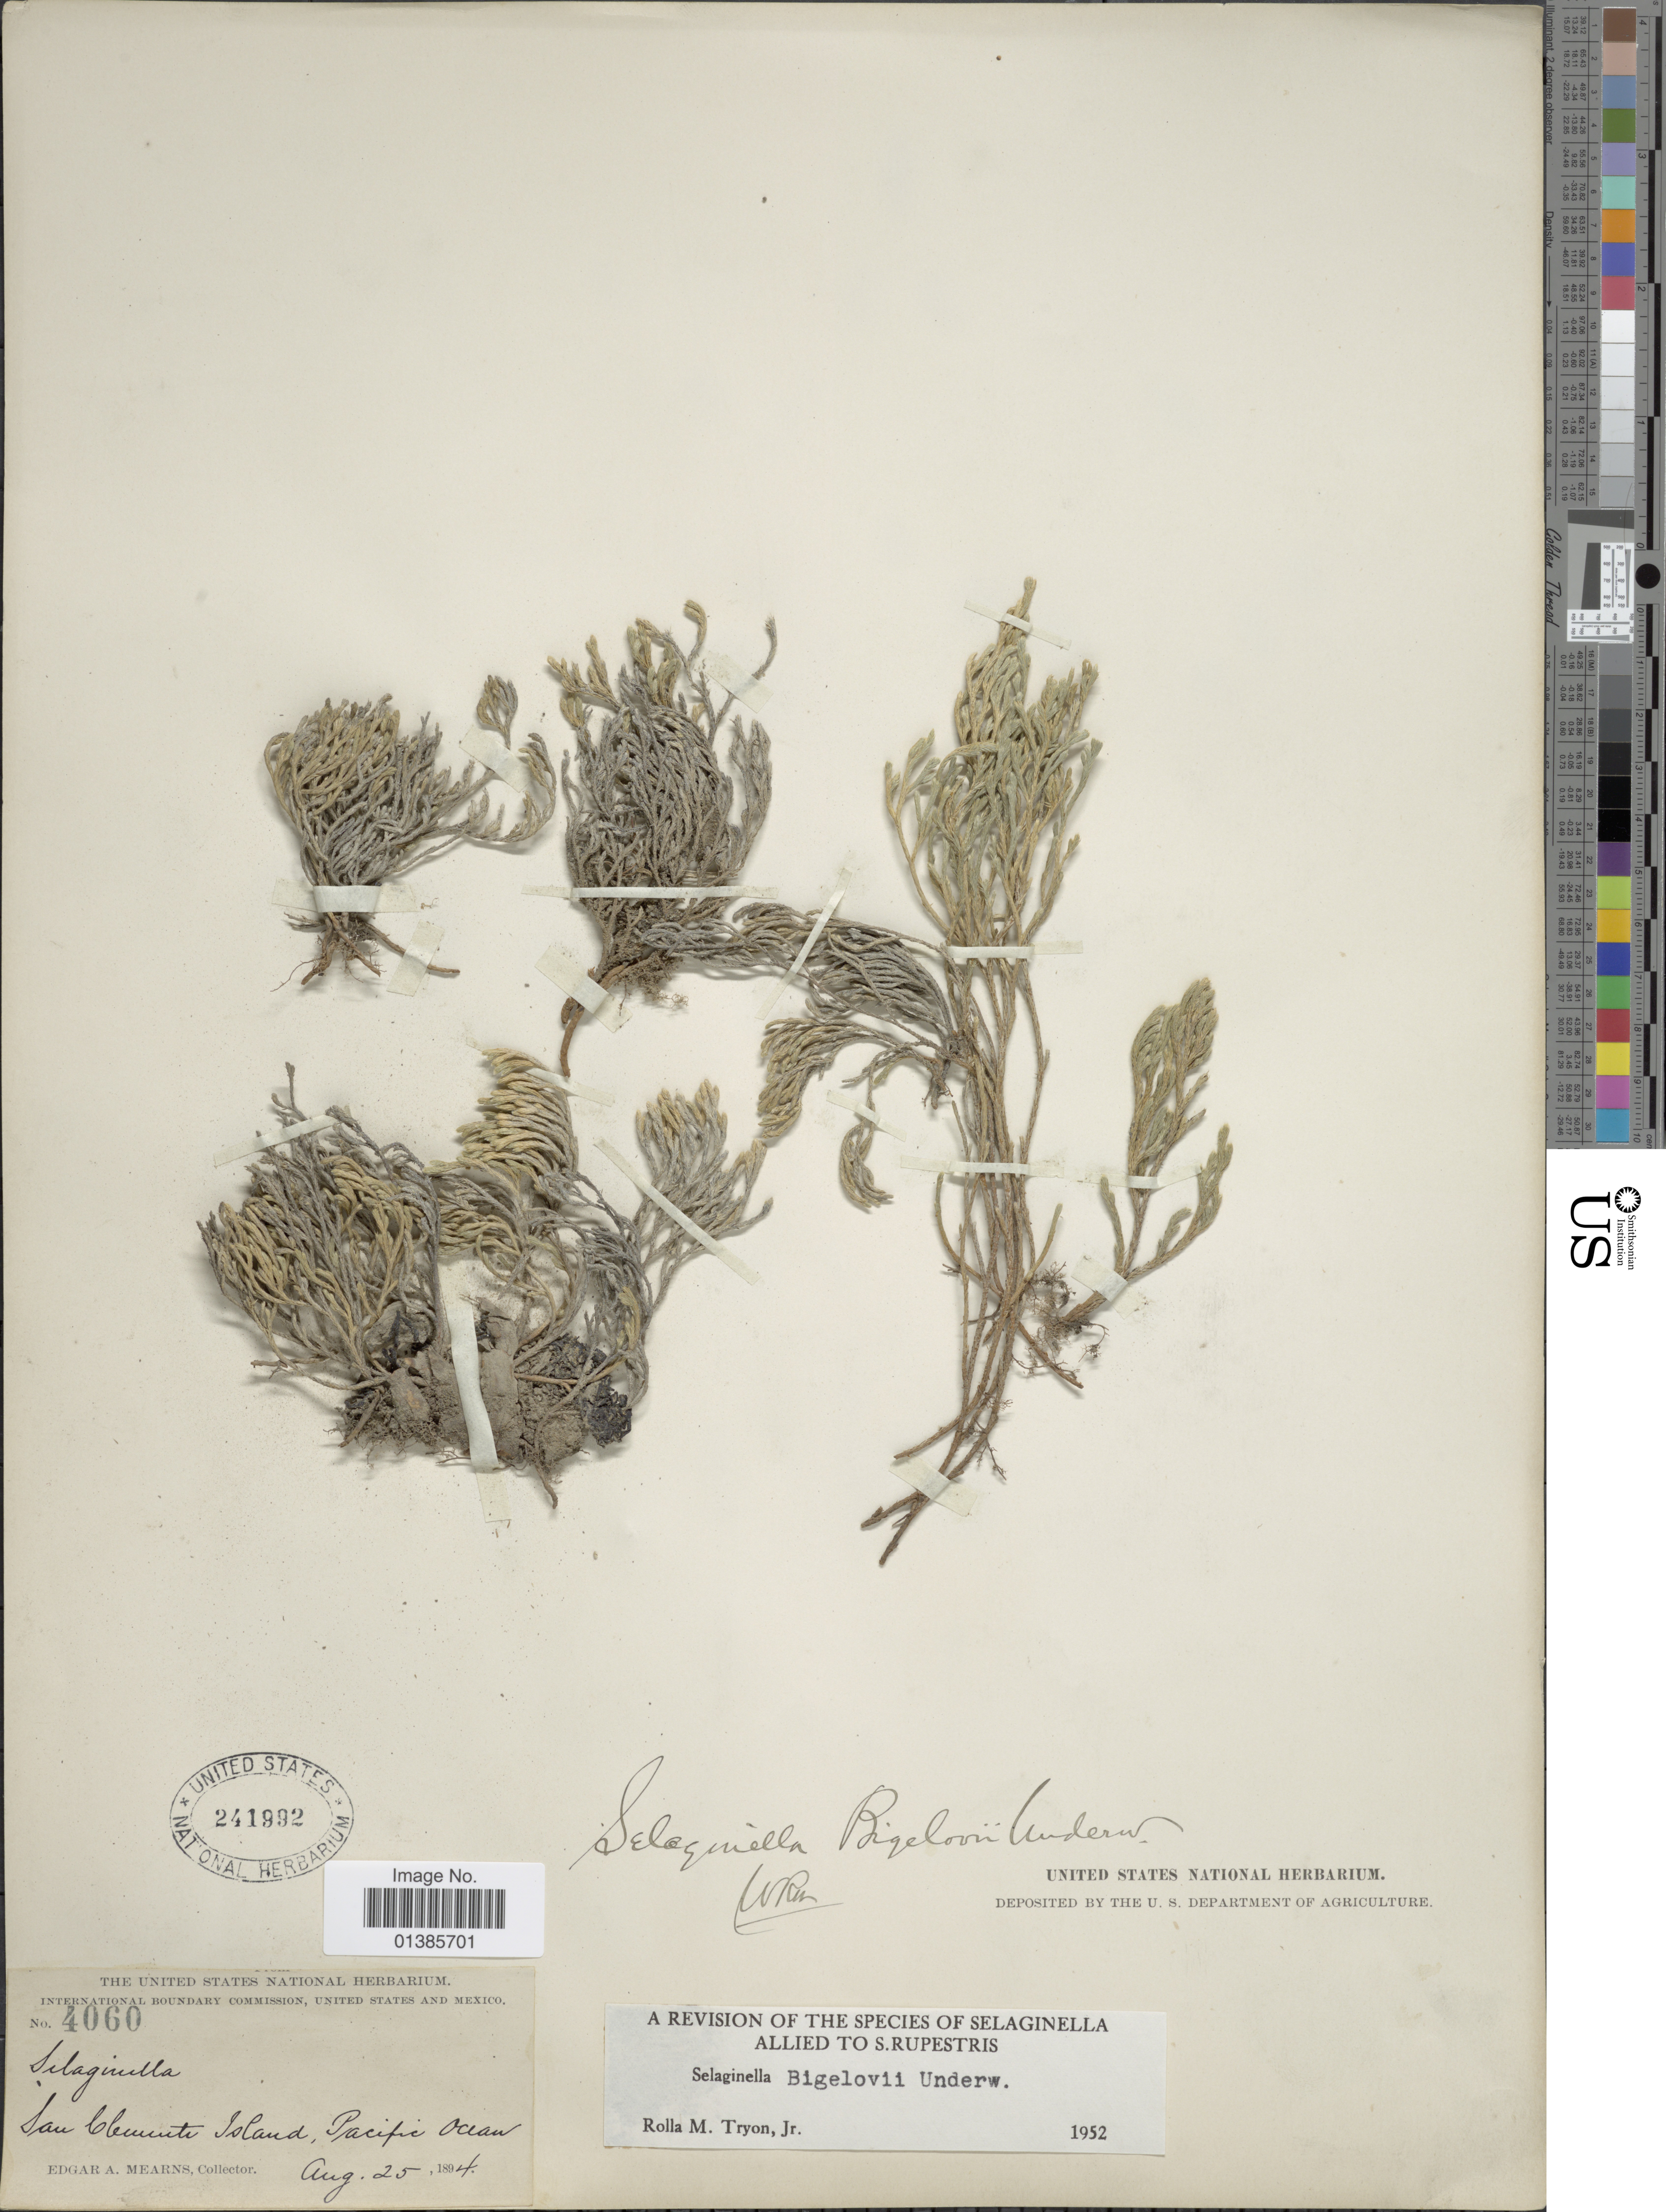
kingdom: Plantae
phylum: Tracheophyta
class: Lycopodiopsida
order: Selaginellales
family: Selaginellaceae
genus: Selaginella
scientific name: Selaginella bigelovii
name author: Underw.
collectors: E. A. Mearns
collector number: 4060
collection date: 1894-08-25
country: United States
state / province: California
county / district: Los Angeles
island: San Clemente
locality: San Clemente Island, Pacific Ocean.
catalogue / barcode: US 241992